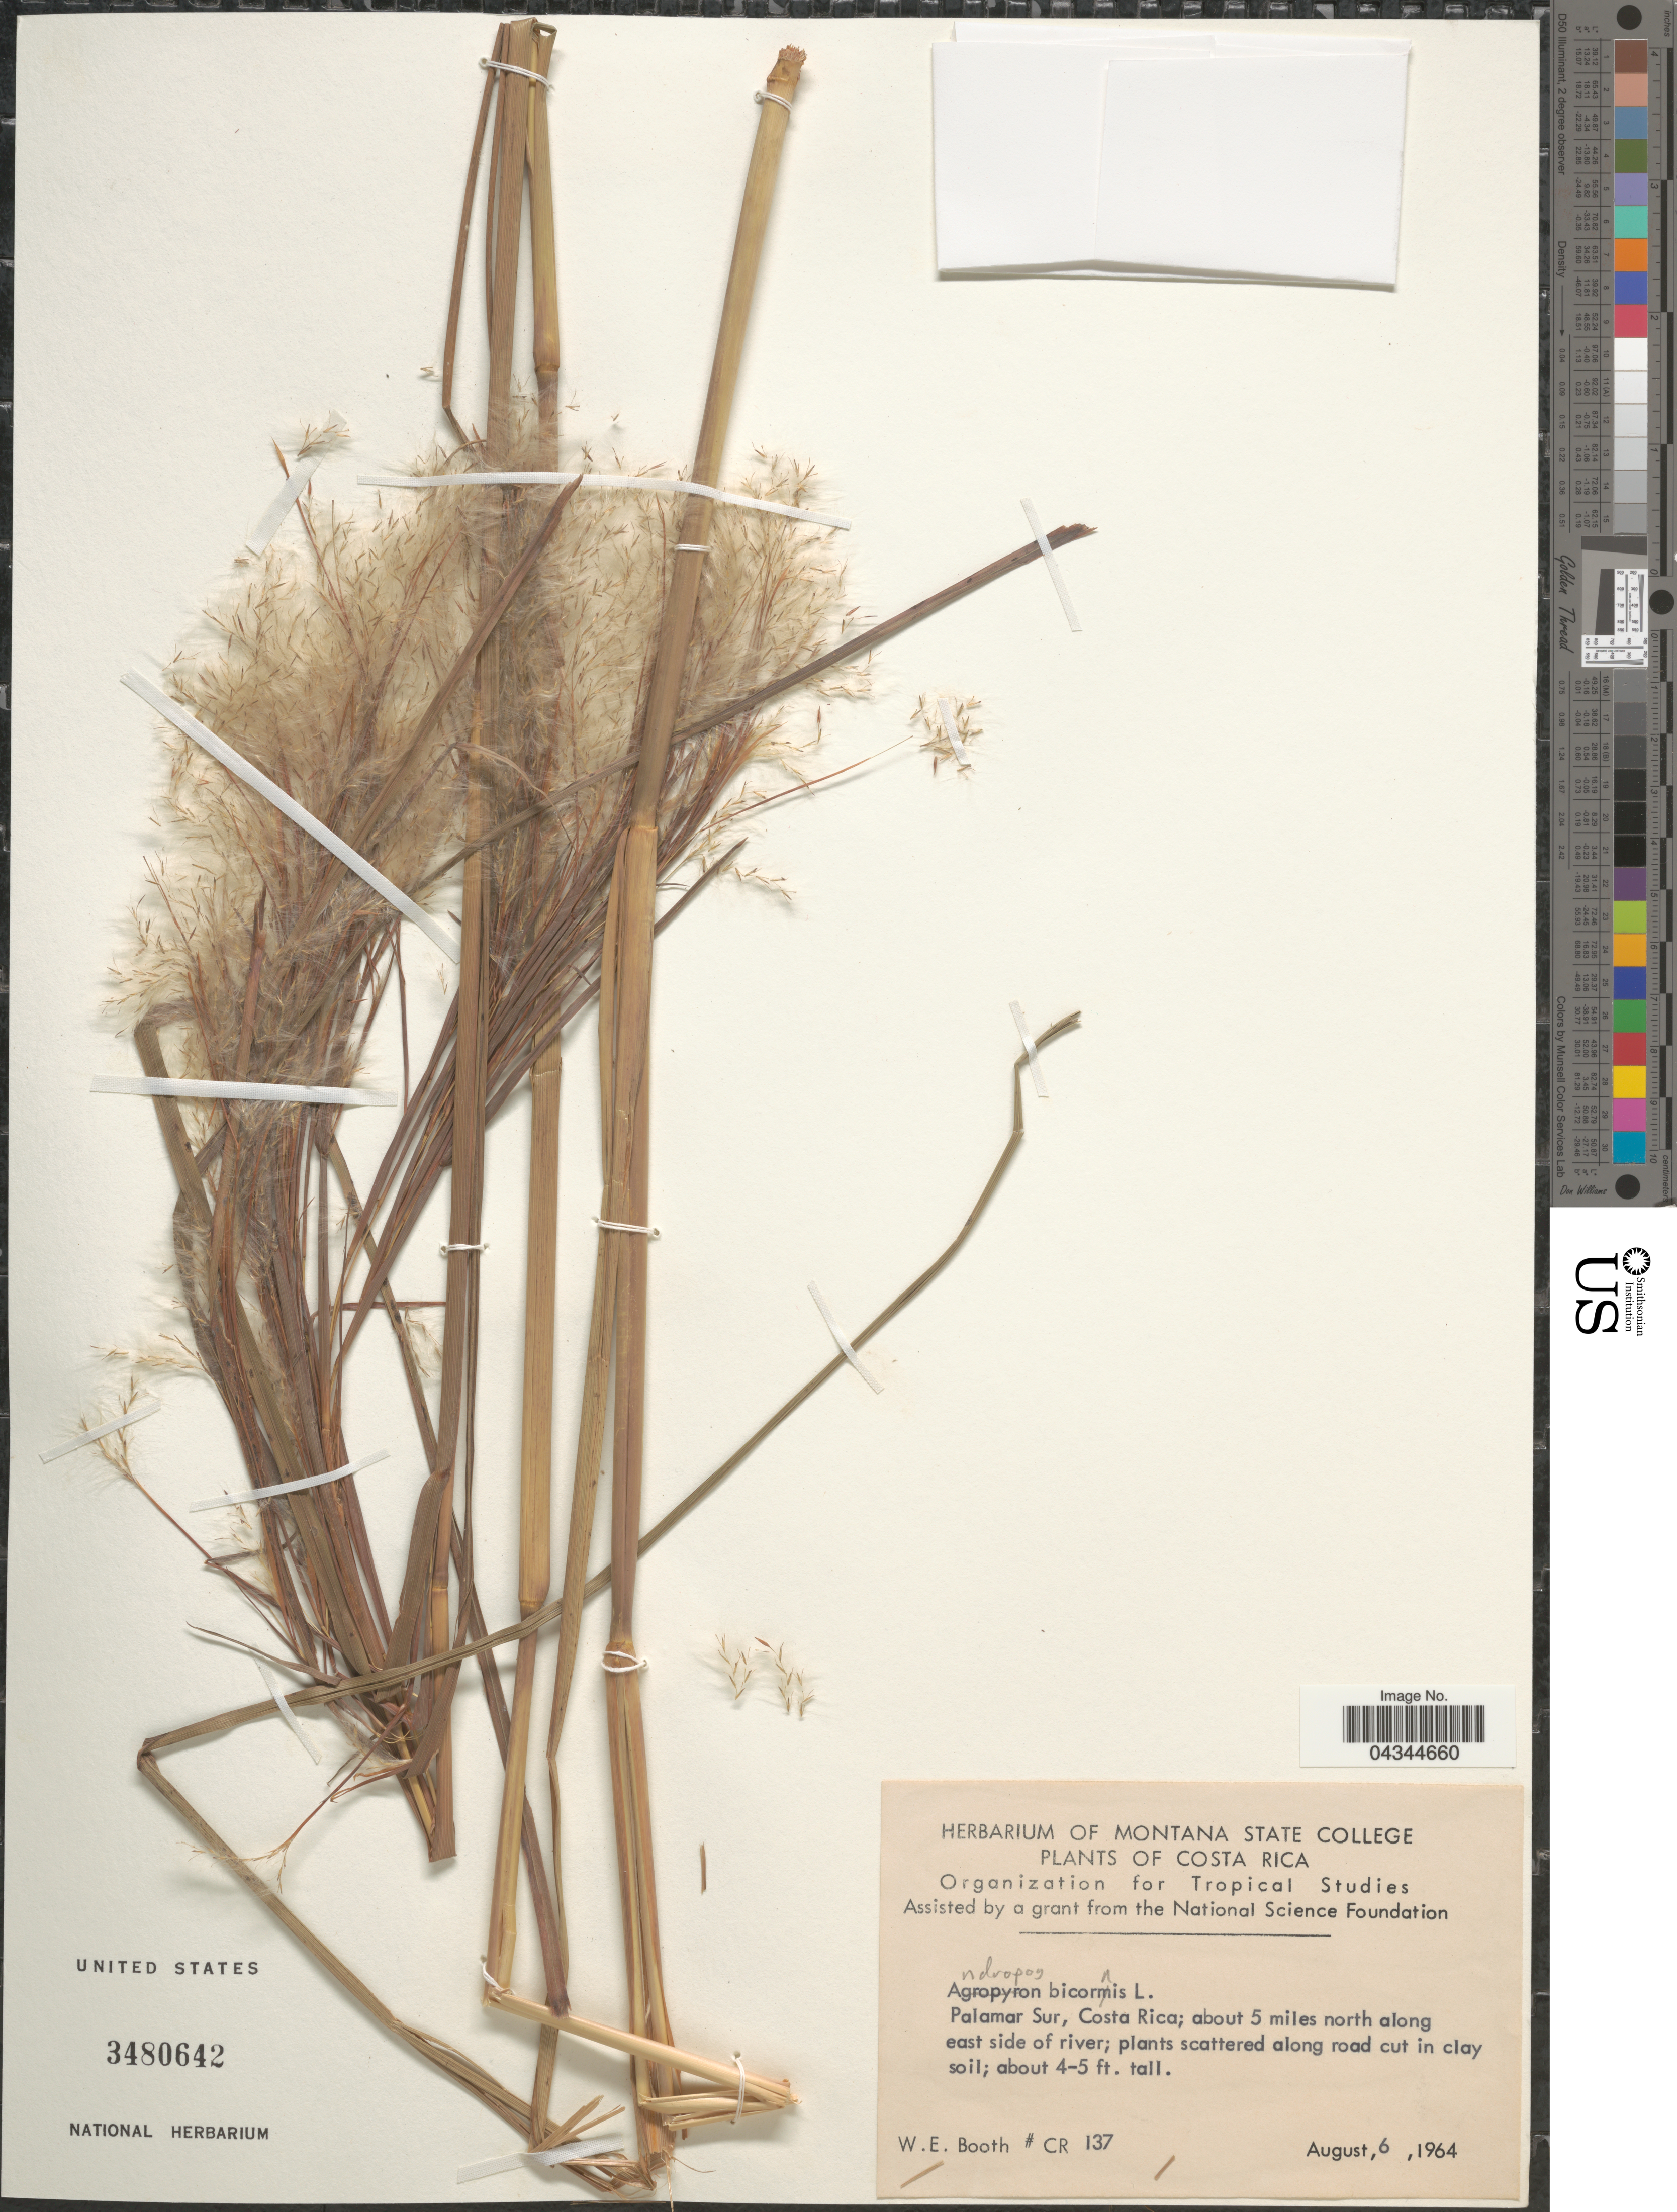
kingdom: Plantae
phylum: Tracheophyta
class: Liliopsida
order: Poales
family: Poaceae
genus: Andropogon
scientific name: Andropogon bicornis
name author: L.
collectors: W. Booth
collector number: CR 137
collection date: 1964-08-06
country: Costa Rica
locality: Palamar Sur; about 5 miles north along east side of river.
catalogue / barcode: US 3480642